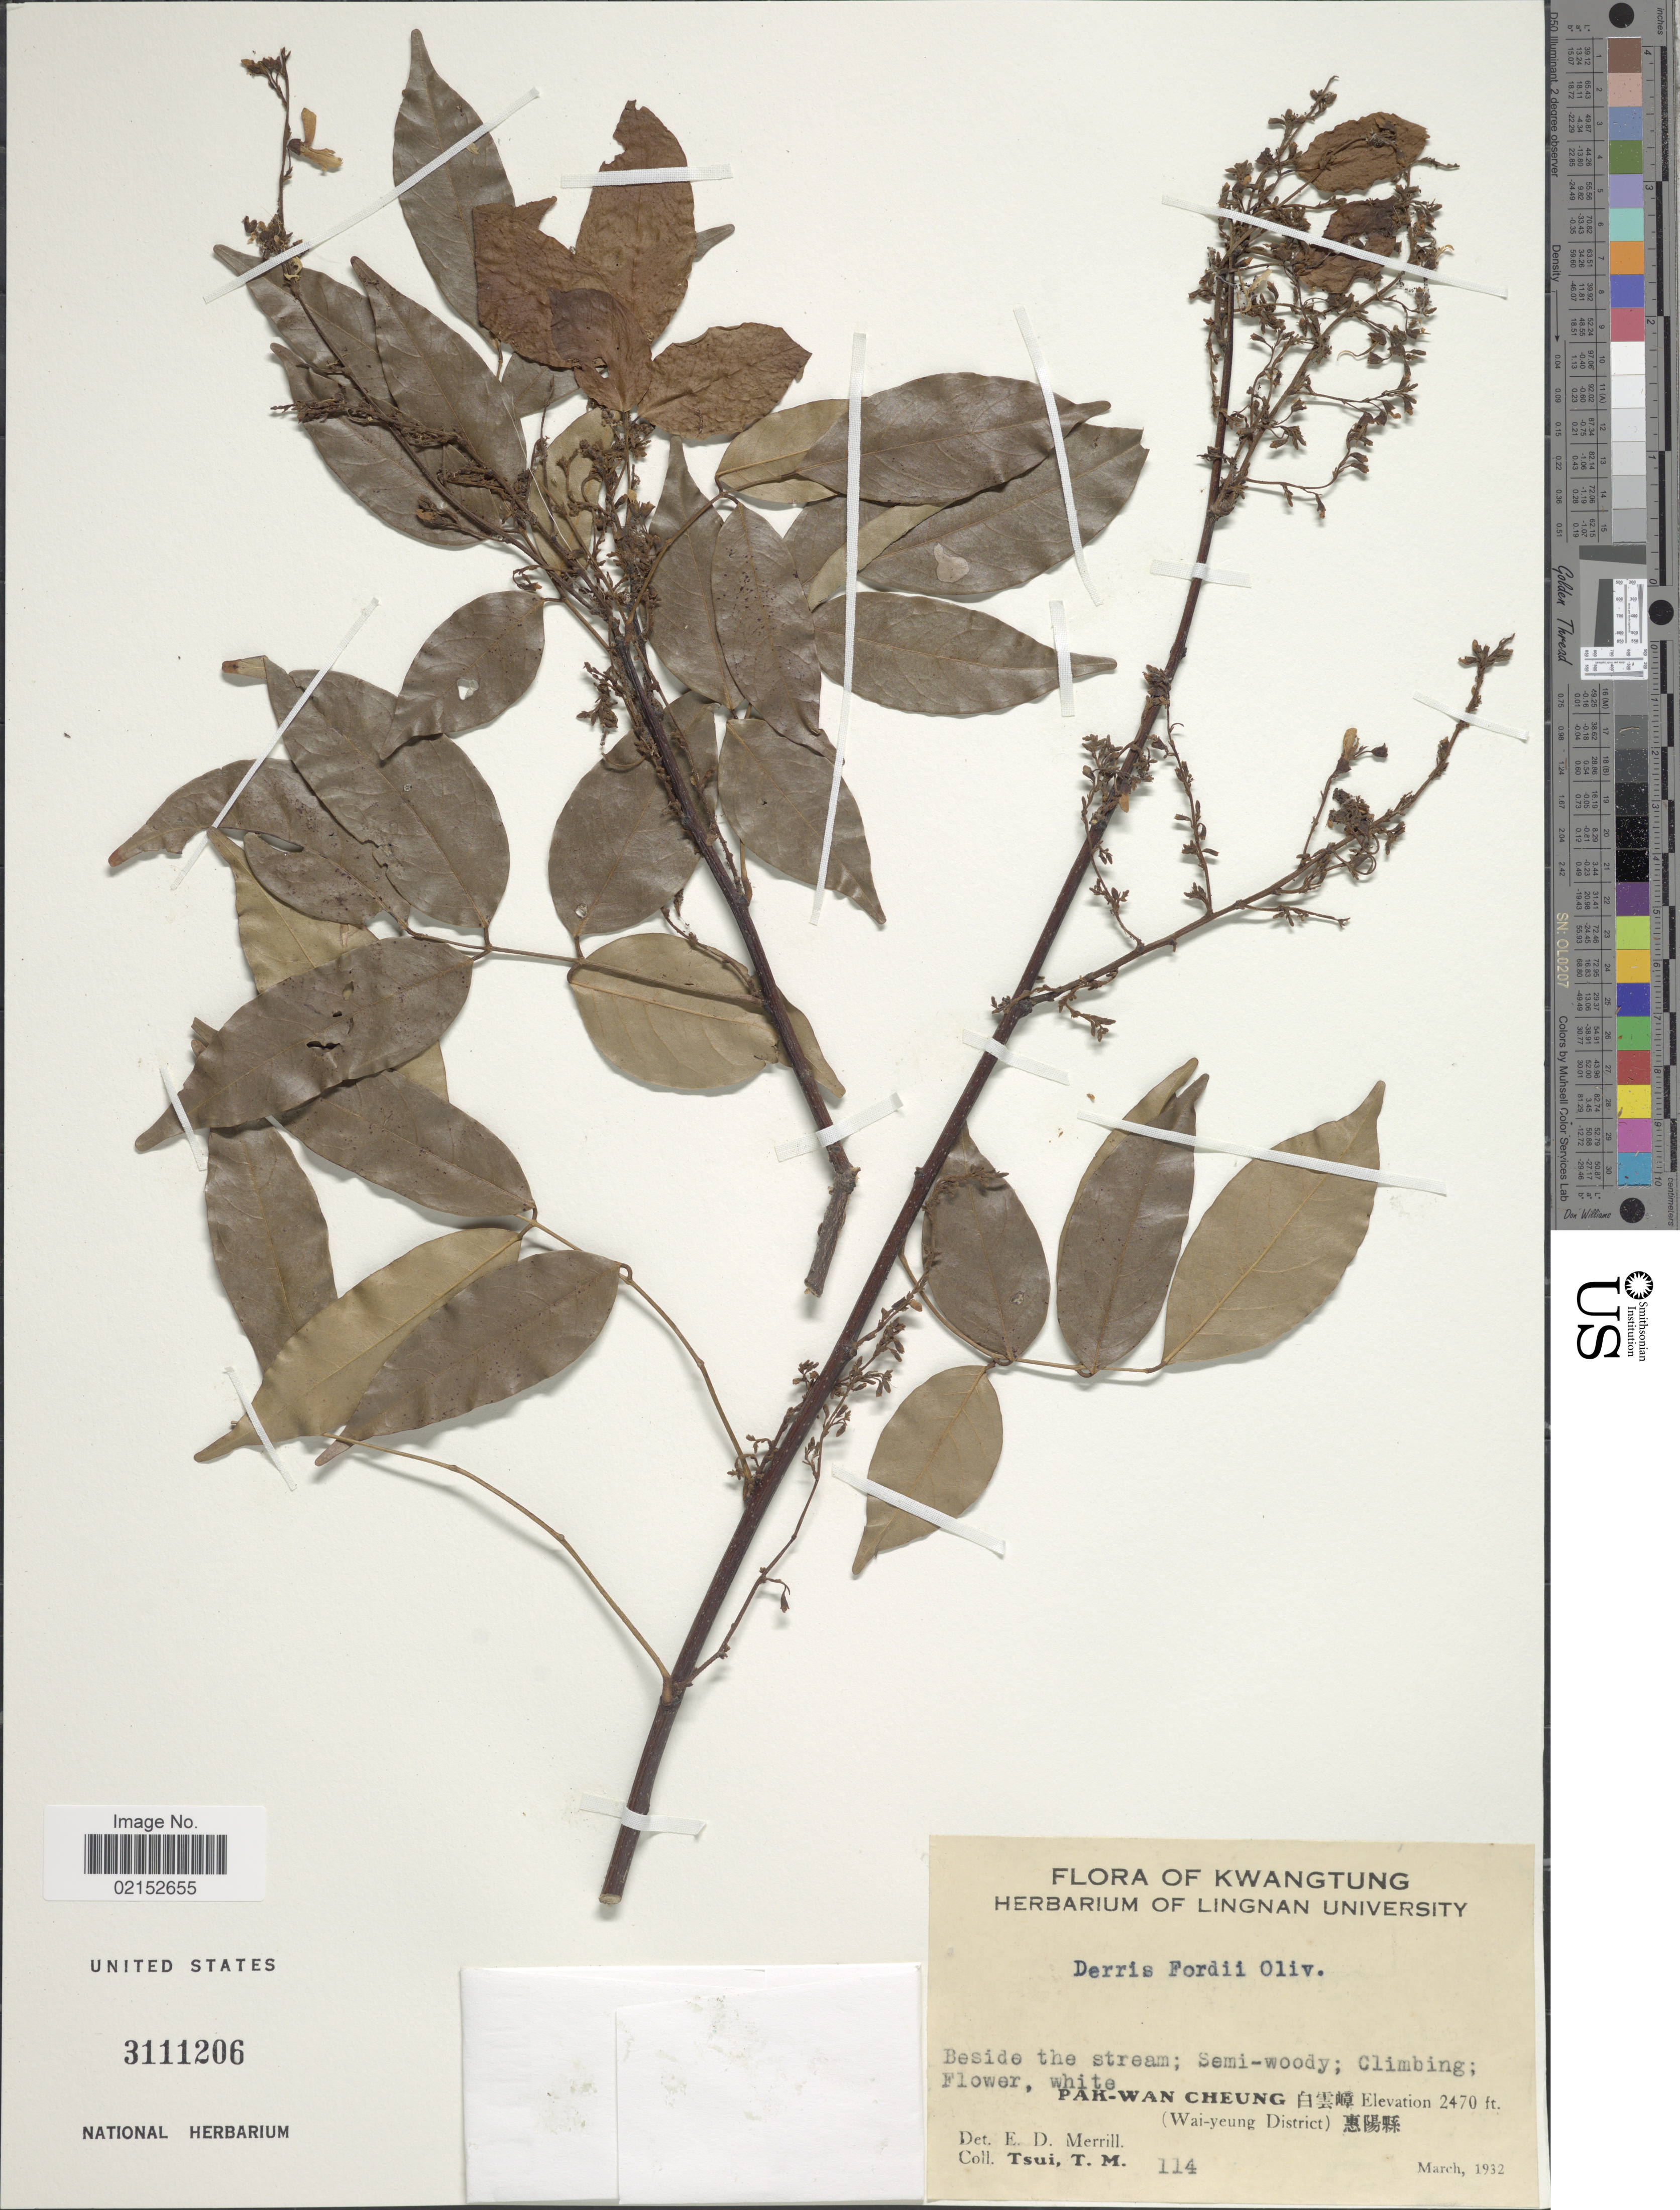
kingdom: Plantae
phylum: Tracheophyta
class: Magnoliopsida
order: Fabales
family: Fabaceae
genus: Derris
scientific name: Derris fordii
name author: Oliv.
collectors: T. Tsui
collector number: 114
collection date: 1932-03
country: China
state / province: Guangdong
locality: Pak-Wan Cheung (Wai-yeung District). Kwangtung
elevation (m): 753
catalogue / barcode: US 3111206